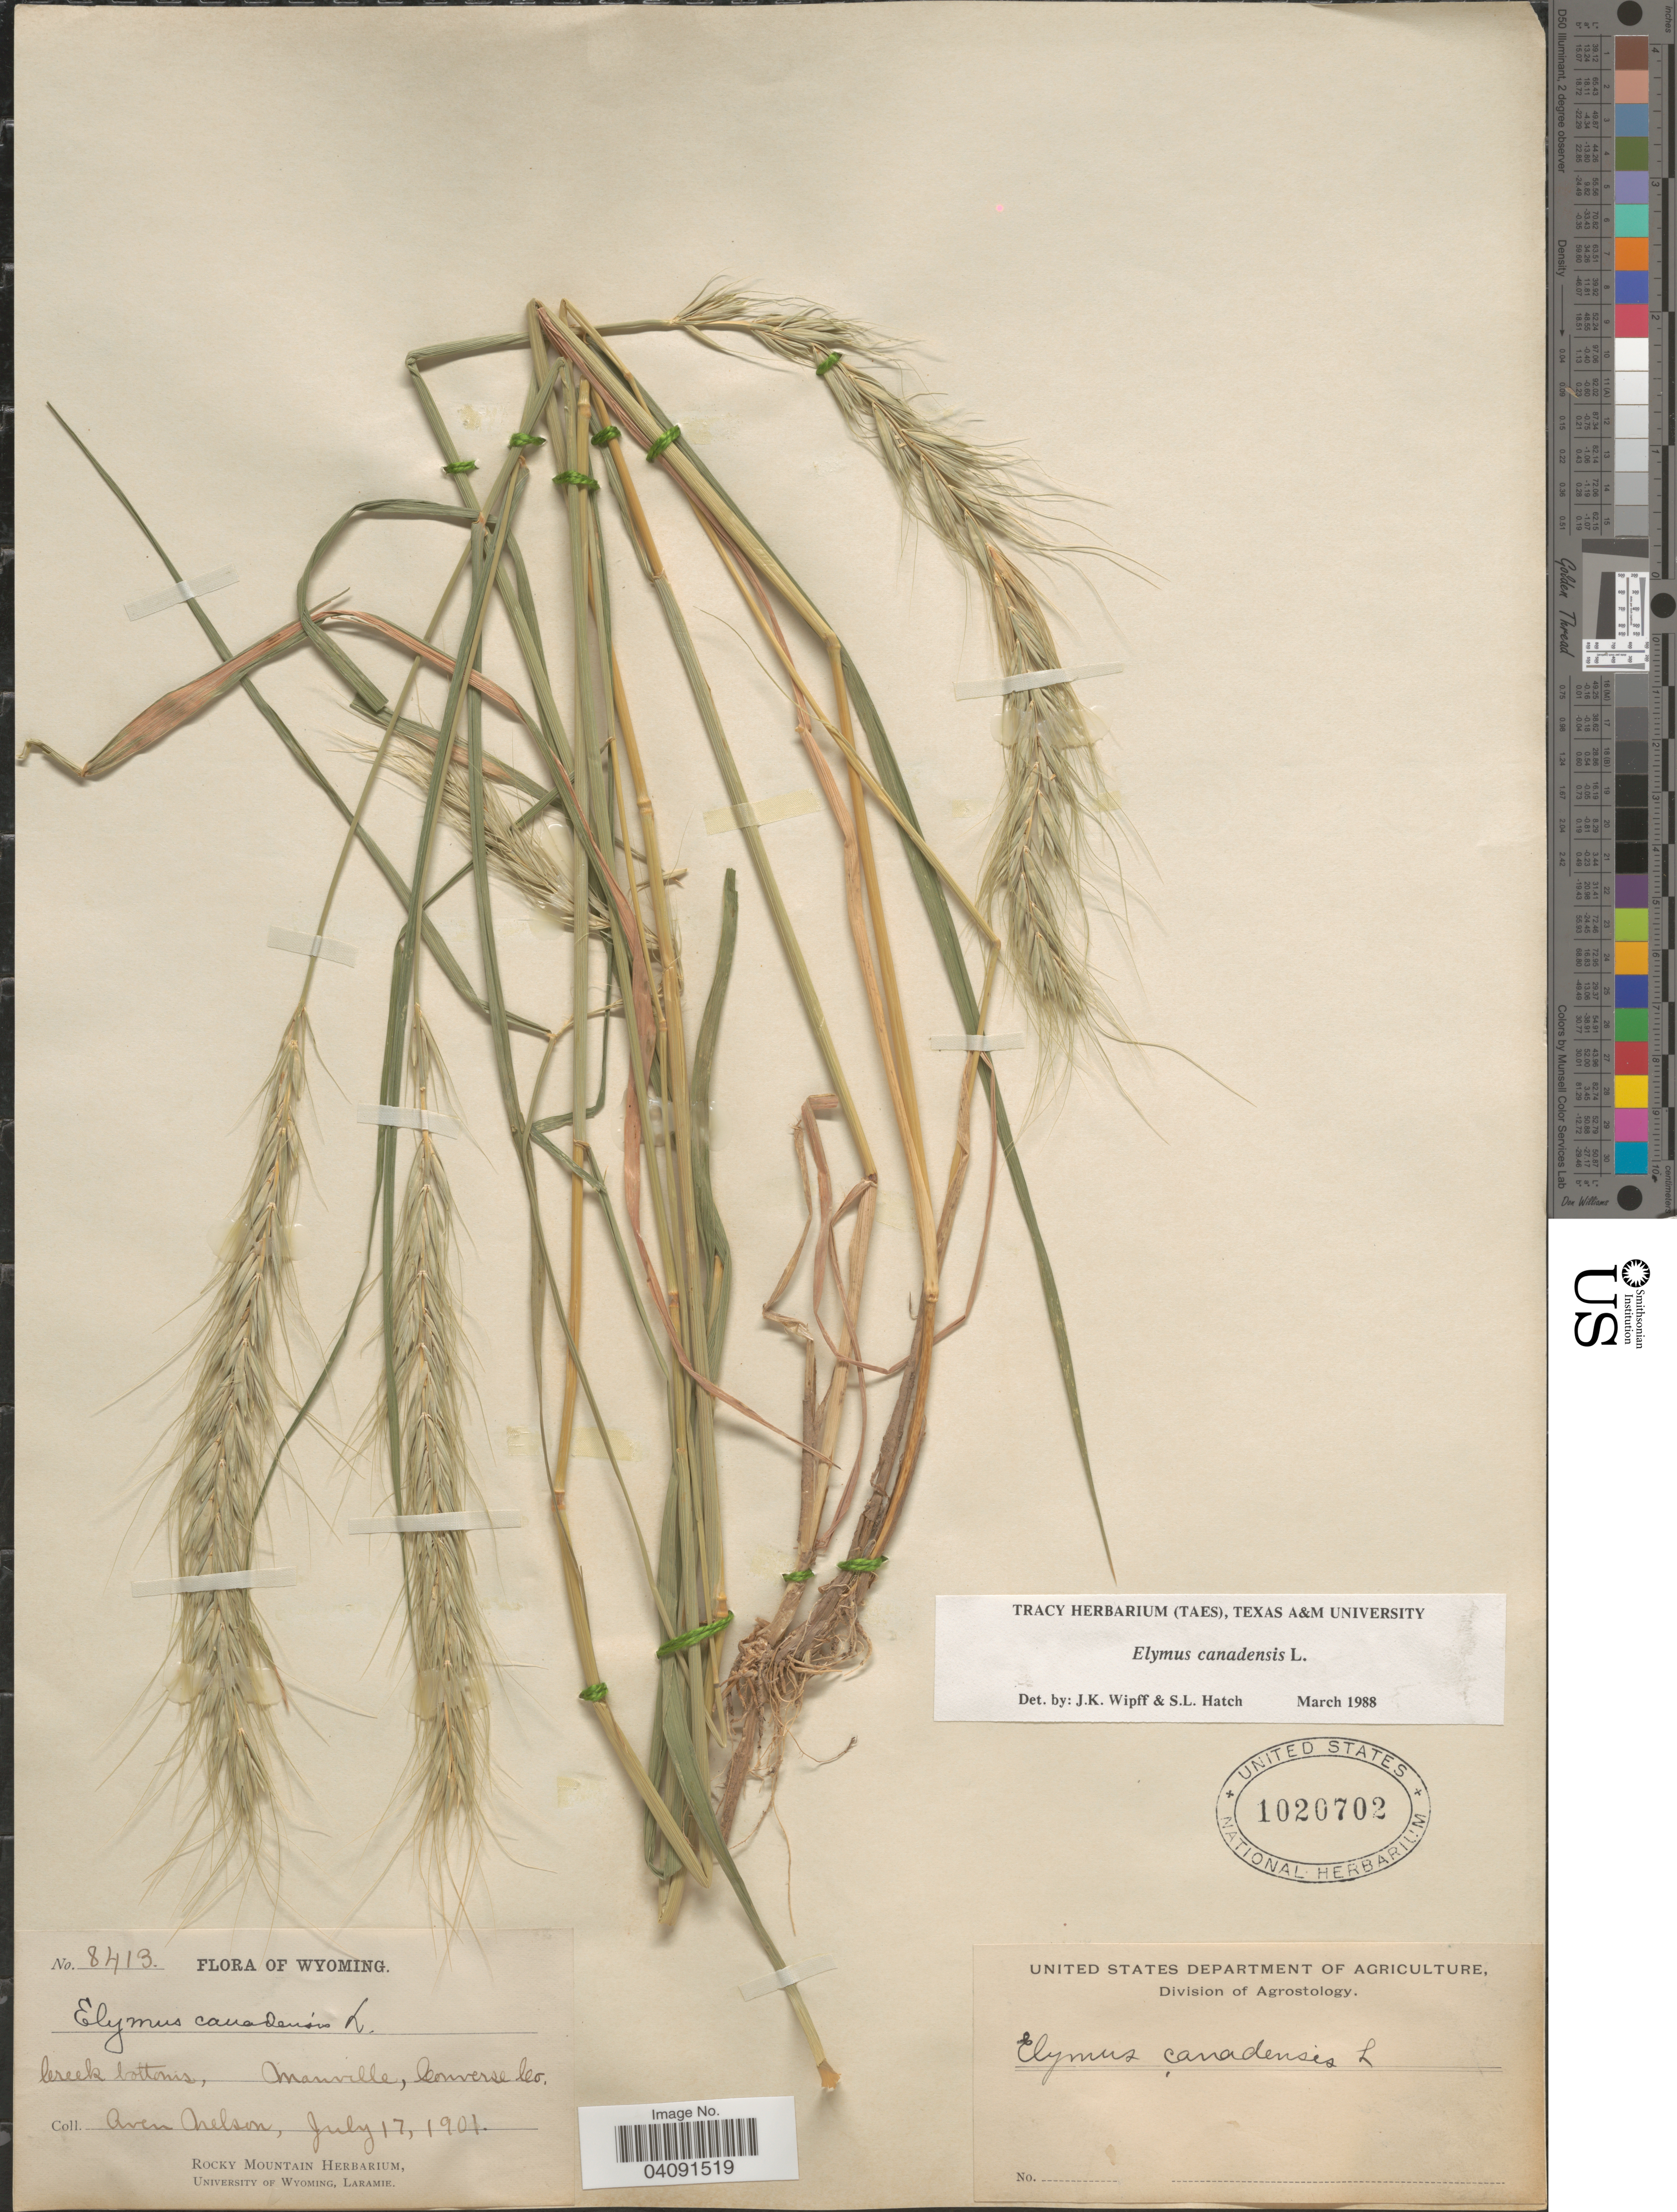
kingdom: Plantae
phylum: Tracheophyta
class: Liliopsida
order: Poales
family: Poaceae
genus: Elymus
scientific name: Elymus canadensis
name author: L.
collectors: A. Nelson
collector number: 8413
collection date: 1901-07-17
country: United States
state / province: Wyoming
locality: Creek bottoms, Manville, Converse Co.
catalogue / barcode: US 1020702